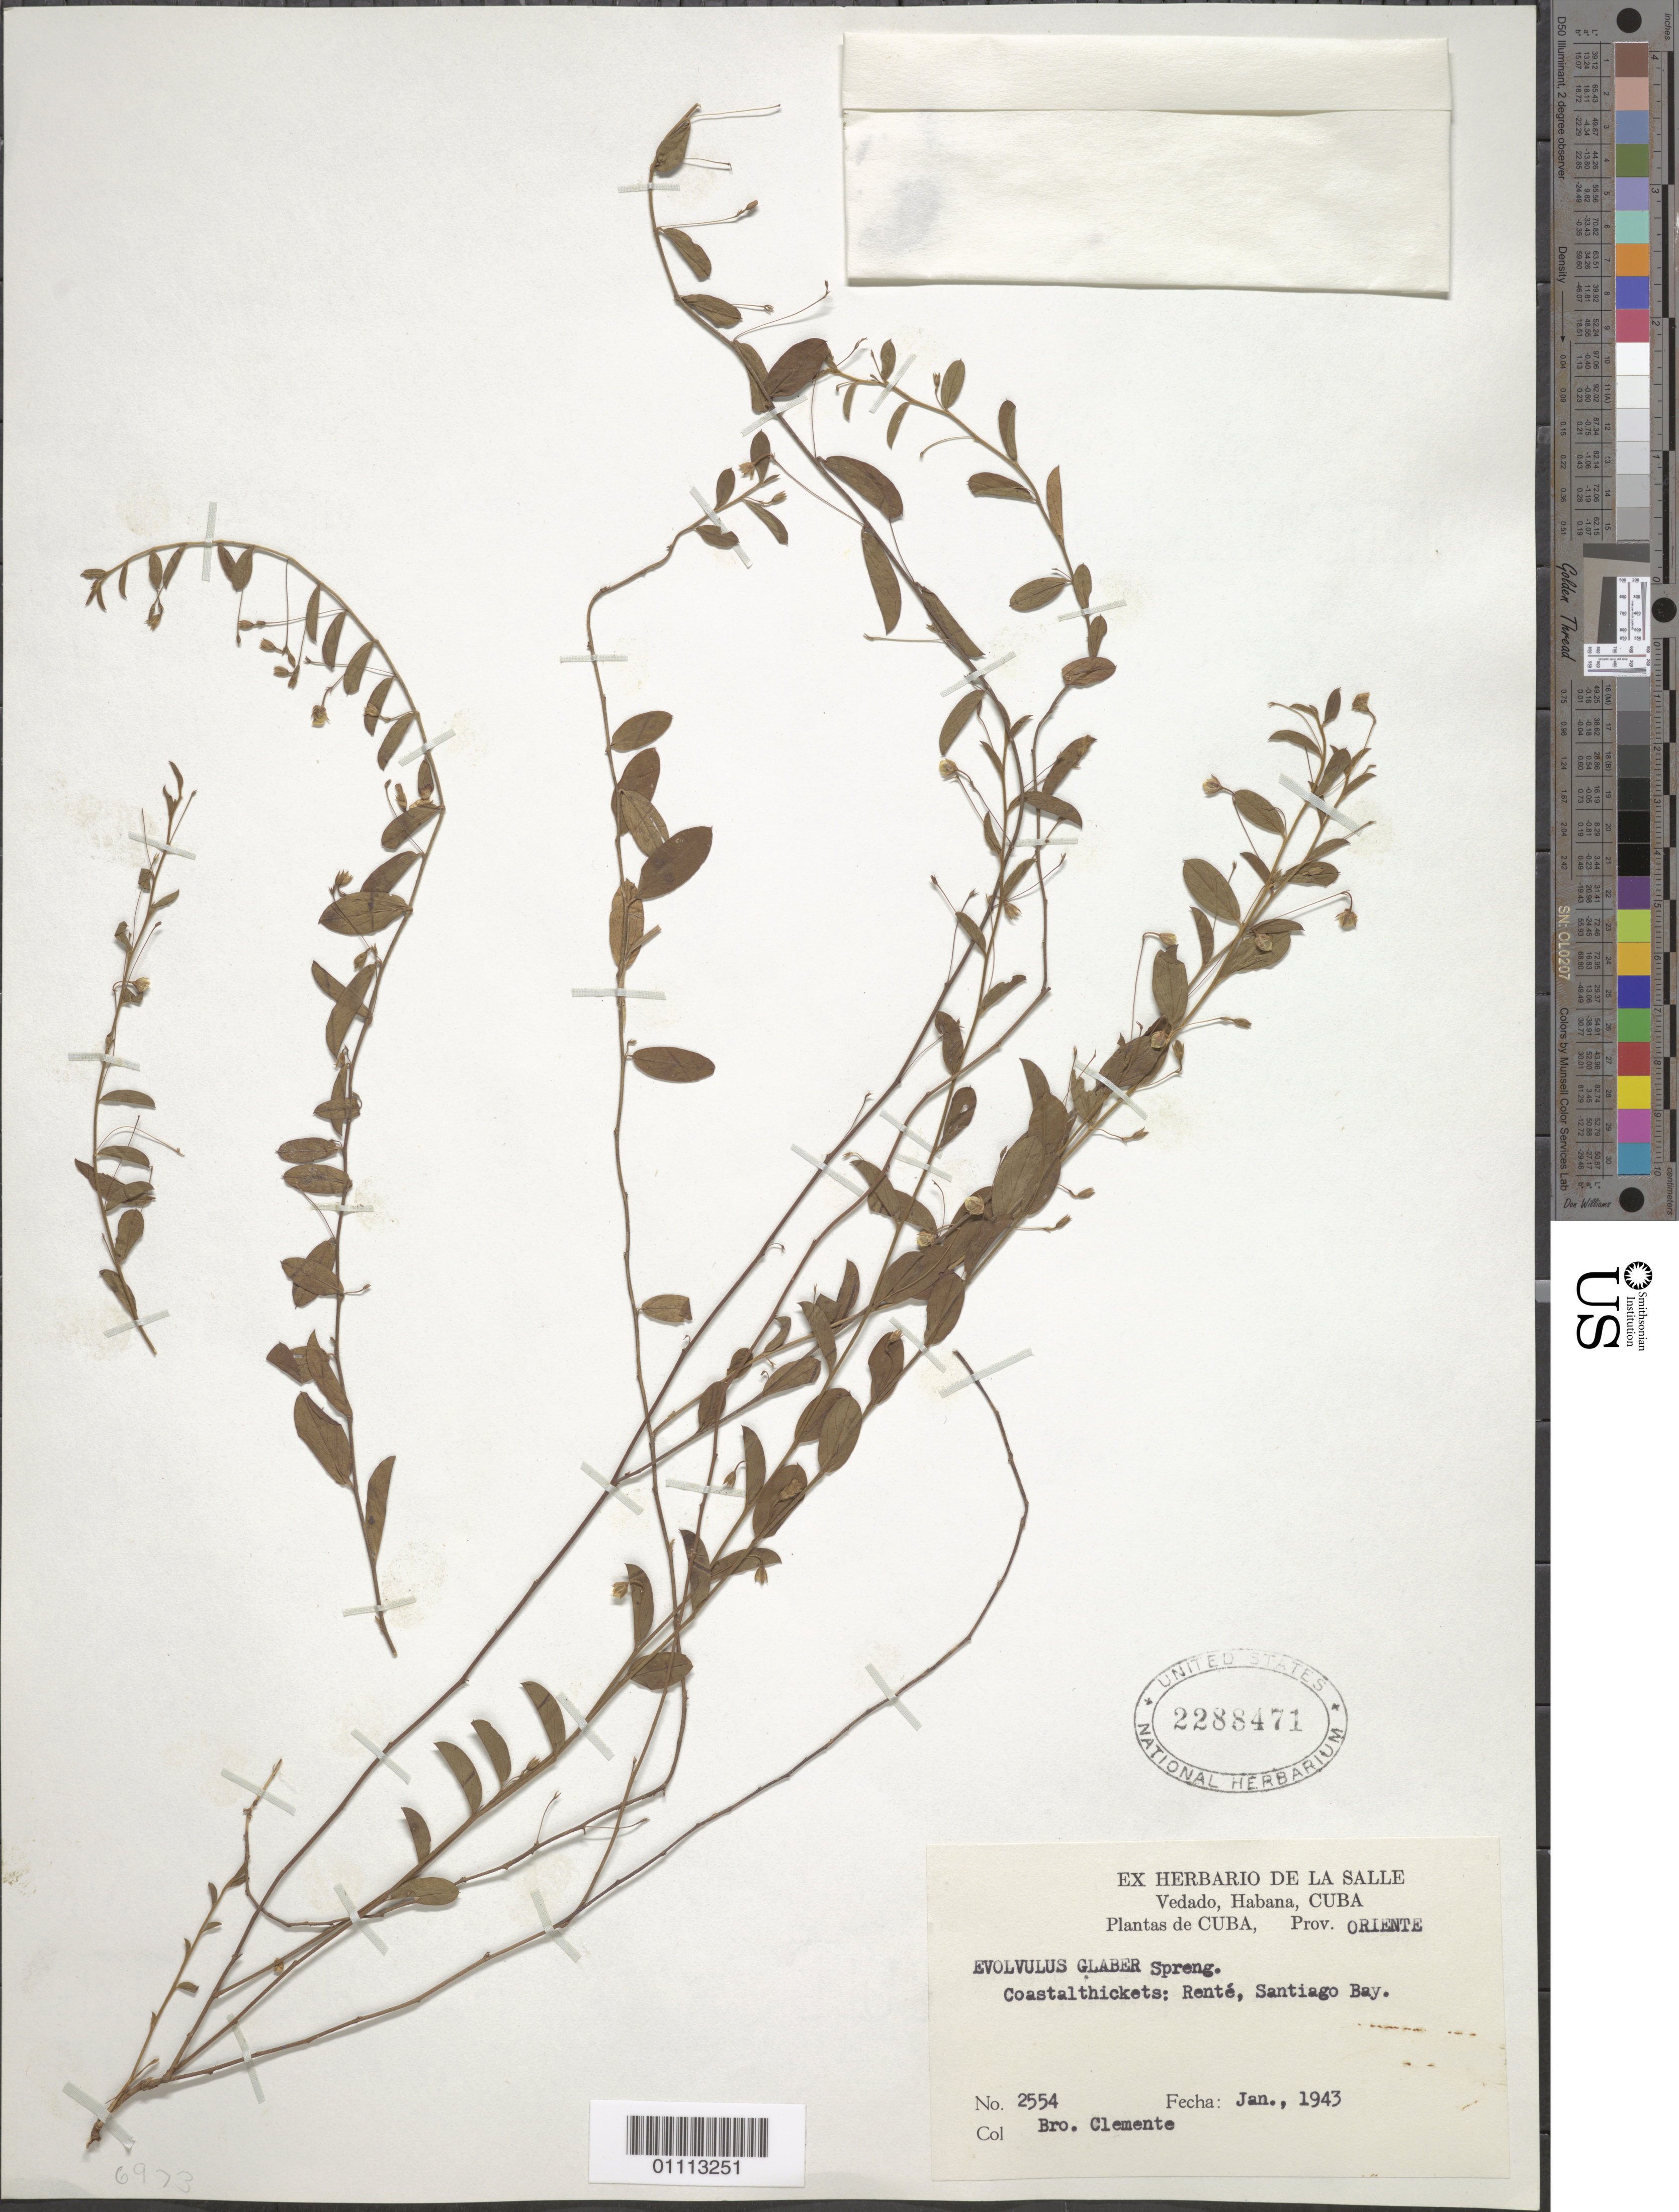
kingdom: Plantae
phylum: Tracheophyta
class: Magnoliopsida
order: Solanales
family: Convolvulaceae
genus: Evolvulus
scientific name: Evolvulus convolvuloides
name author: (Willd. ex Schult.) Stearn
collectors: Bro. Clemente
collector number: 2554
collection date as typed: Jan 1943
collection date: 1943-01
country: Cuba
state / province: Santiago de Cuba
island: Cuba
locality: Coastal thickets: Rente, Santiago Bay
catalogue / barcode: US 2288471